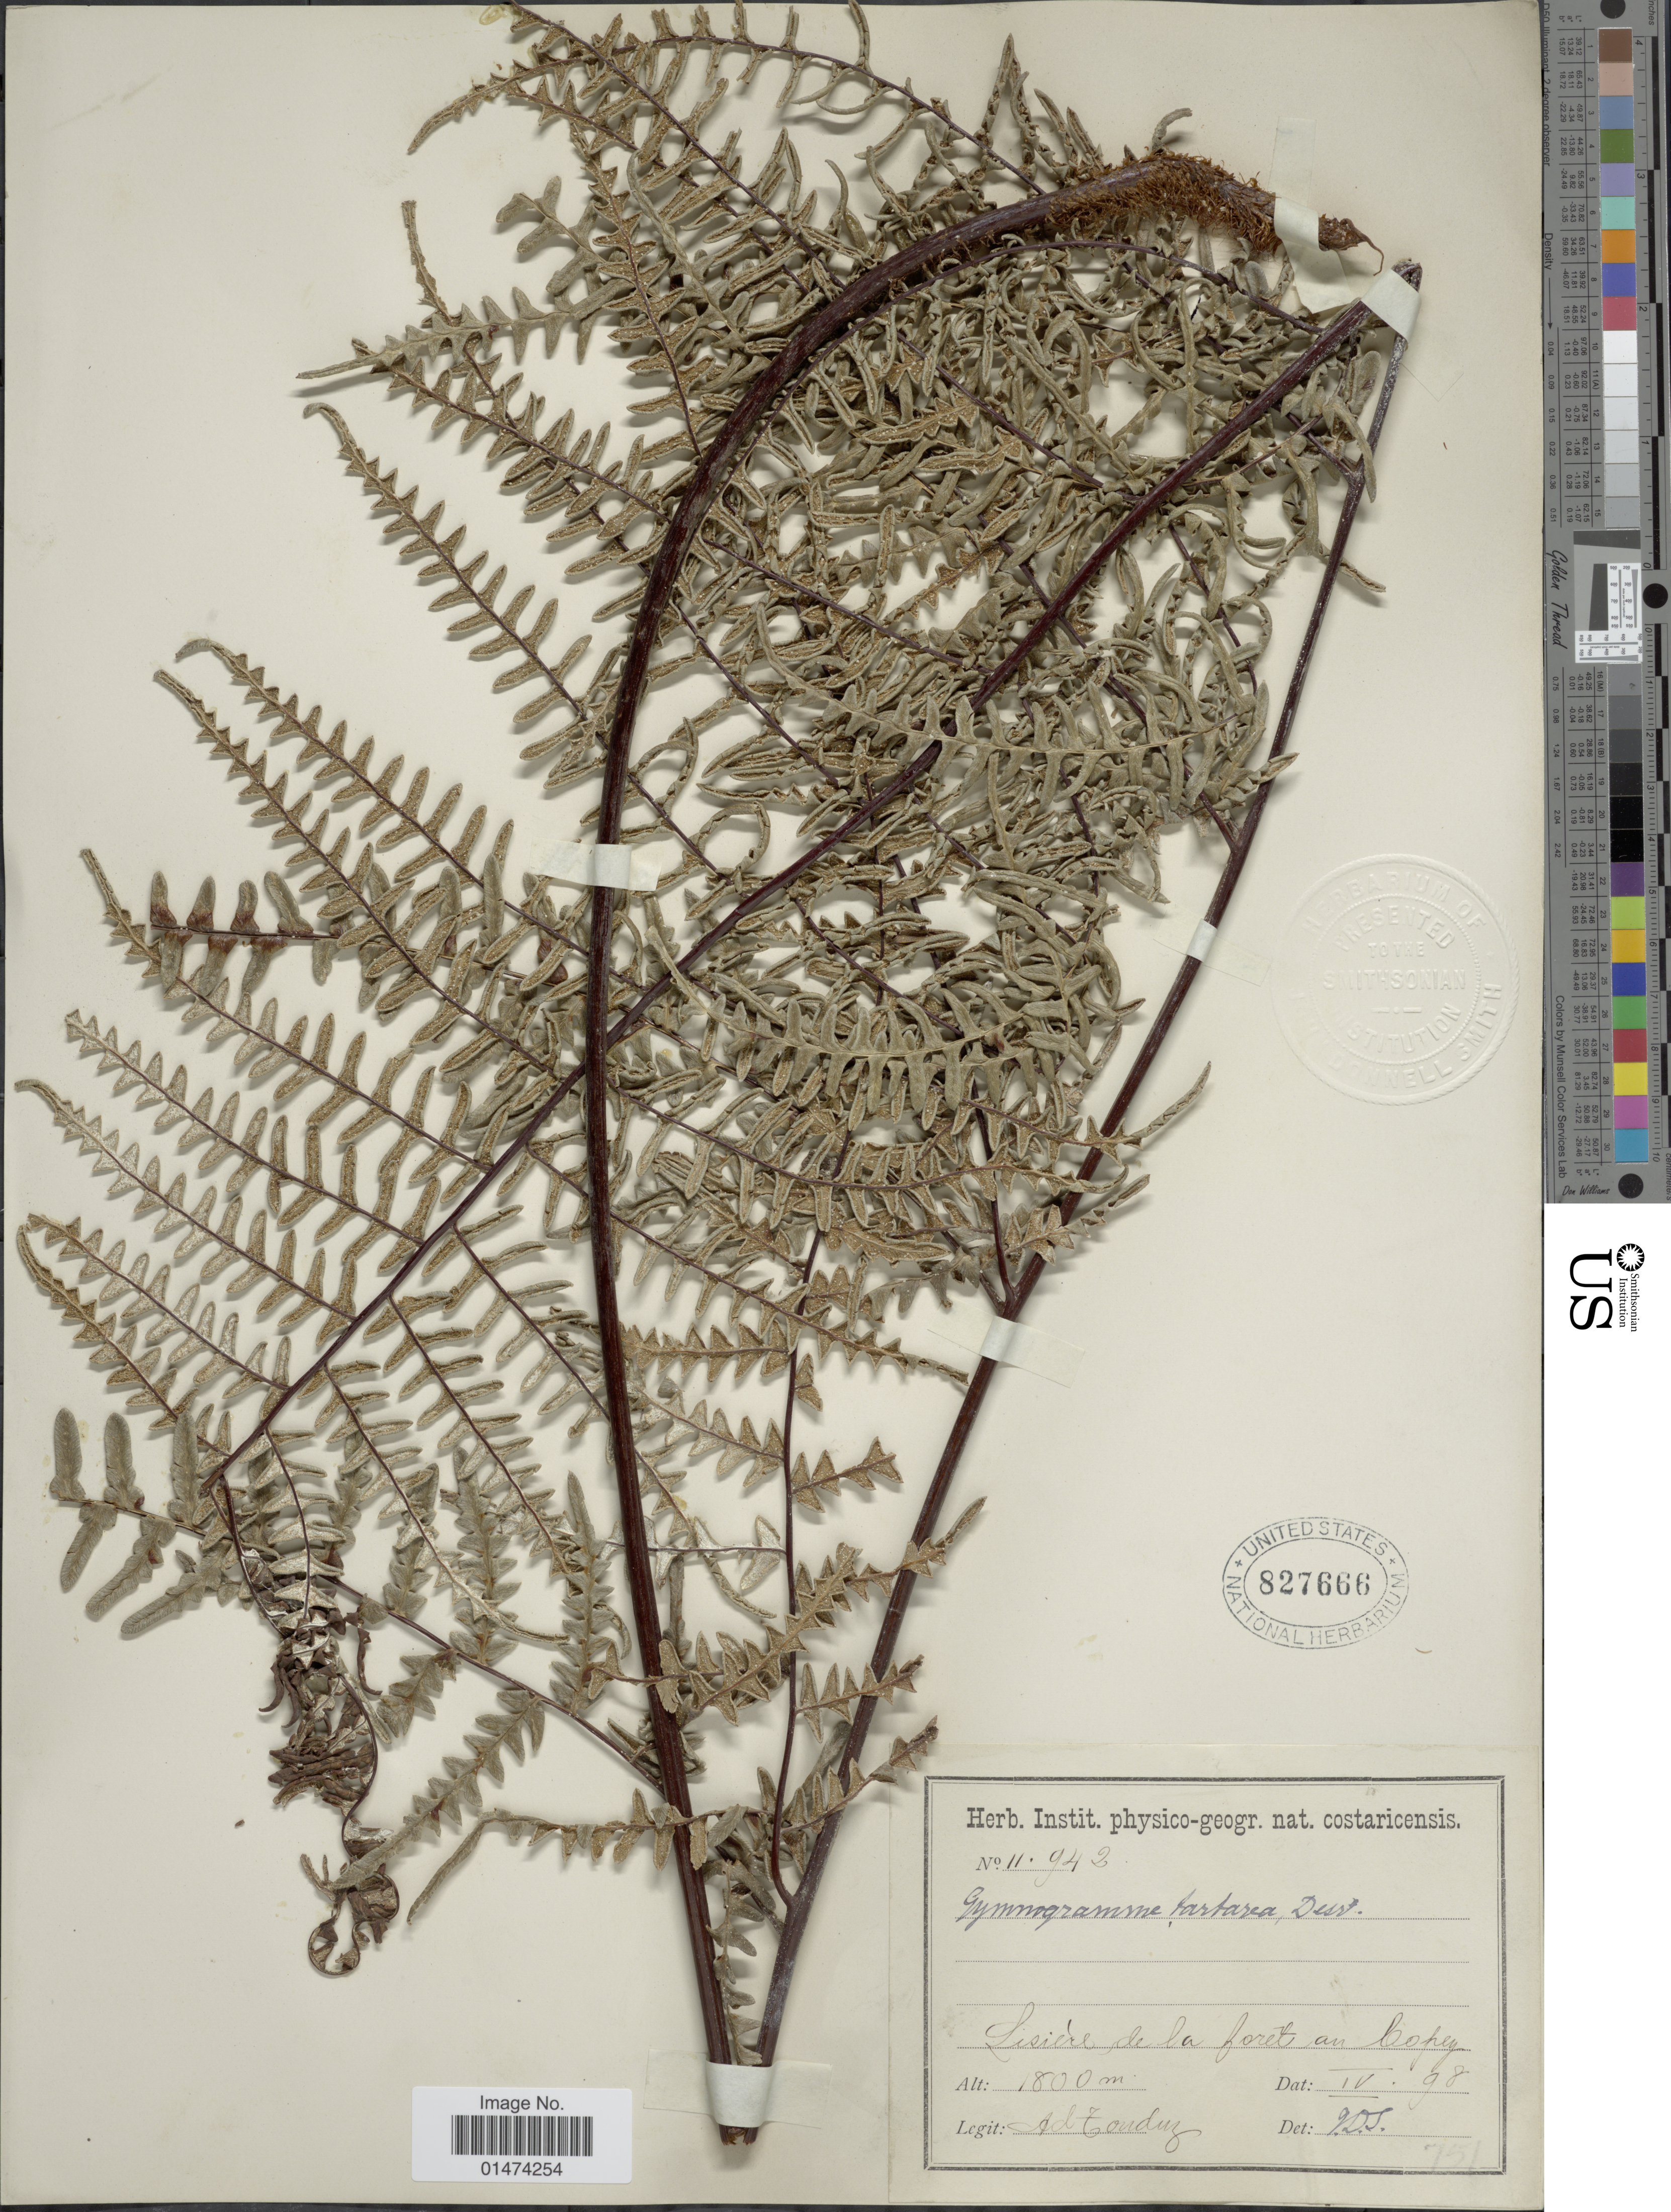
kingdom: Plantae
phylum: Tracheophyta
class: Polypodiopsida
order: Polypodiales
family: Pteridaceae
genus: Pityrogramma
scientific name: Pityrogramma tartarea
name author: (Cav.) Maxon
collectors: A. Tonduz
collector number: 11.942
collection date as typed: Transcribed d/m/y: /4/98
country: Costa Rica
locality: Lisiere de la foret a Copey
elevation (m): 1800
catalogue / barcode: US 827666